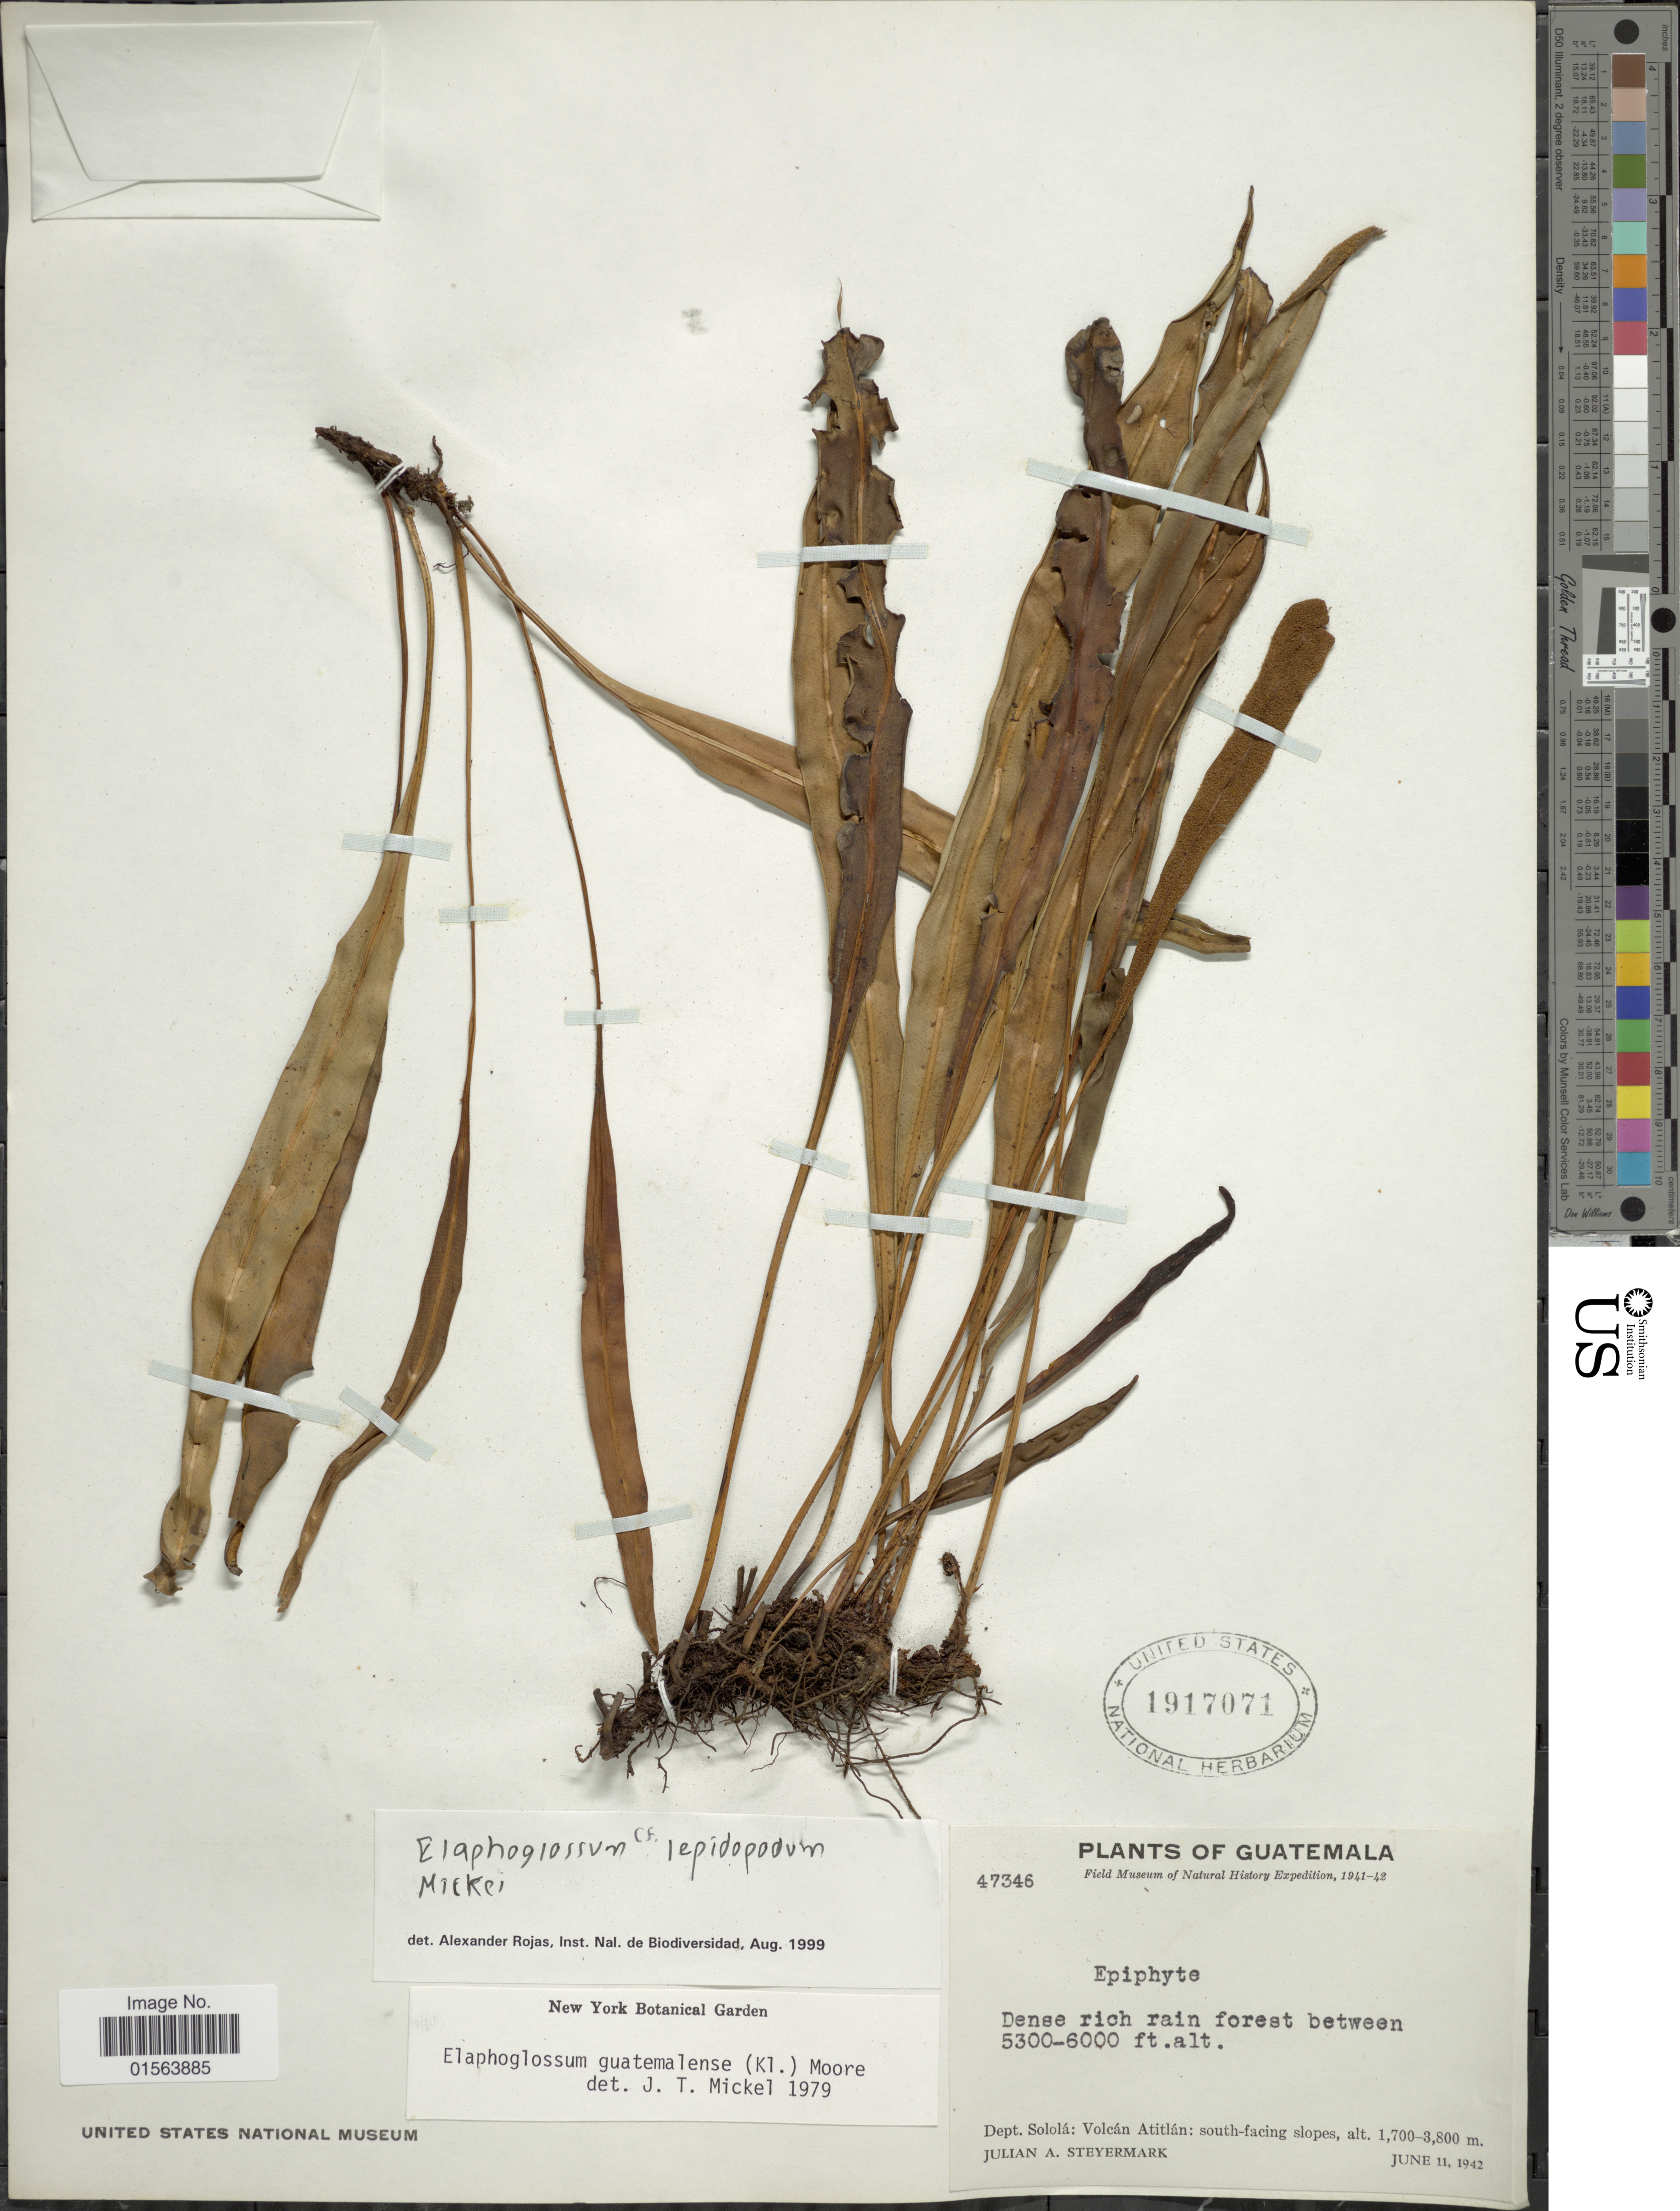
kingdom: Plantae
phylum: Tracheophyta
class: Polypodiopsida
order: Polypodiales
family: Dryopteridaceae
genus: Elaphoglossum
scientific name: Elaphoglossum guatemalense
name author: (Klotzsch) T. Moore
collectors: J. Steyermark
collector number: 47346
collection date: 1942-06-11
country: Guatemala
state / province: Sololá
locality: Dept. Solola: Volcan Atitlan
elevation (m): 1700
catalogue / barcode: US 1917071